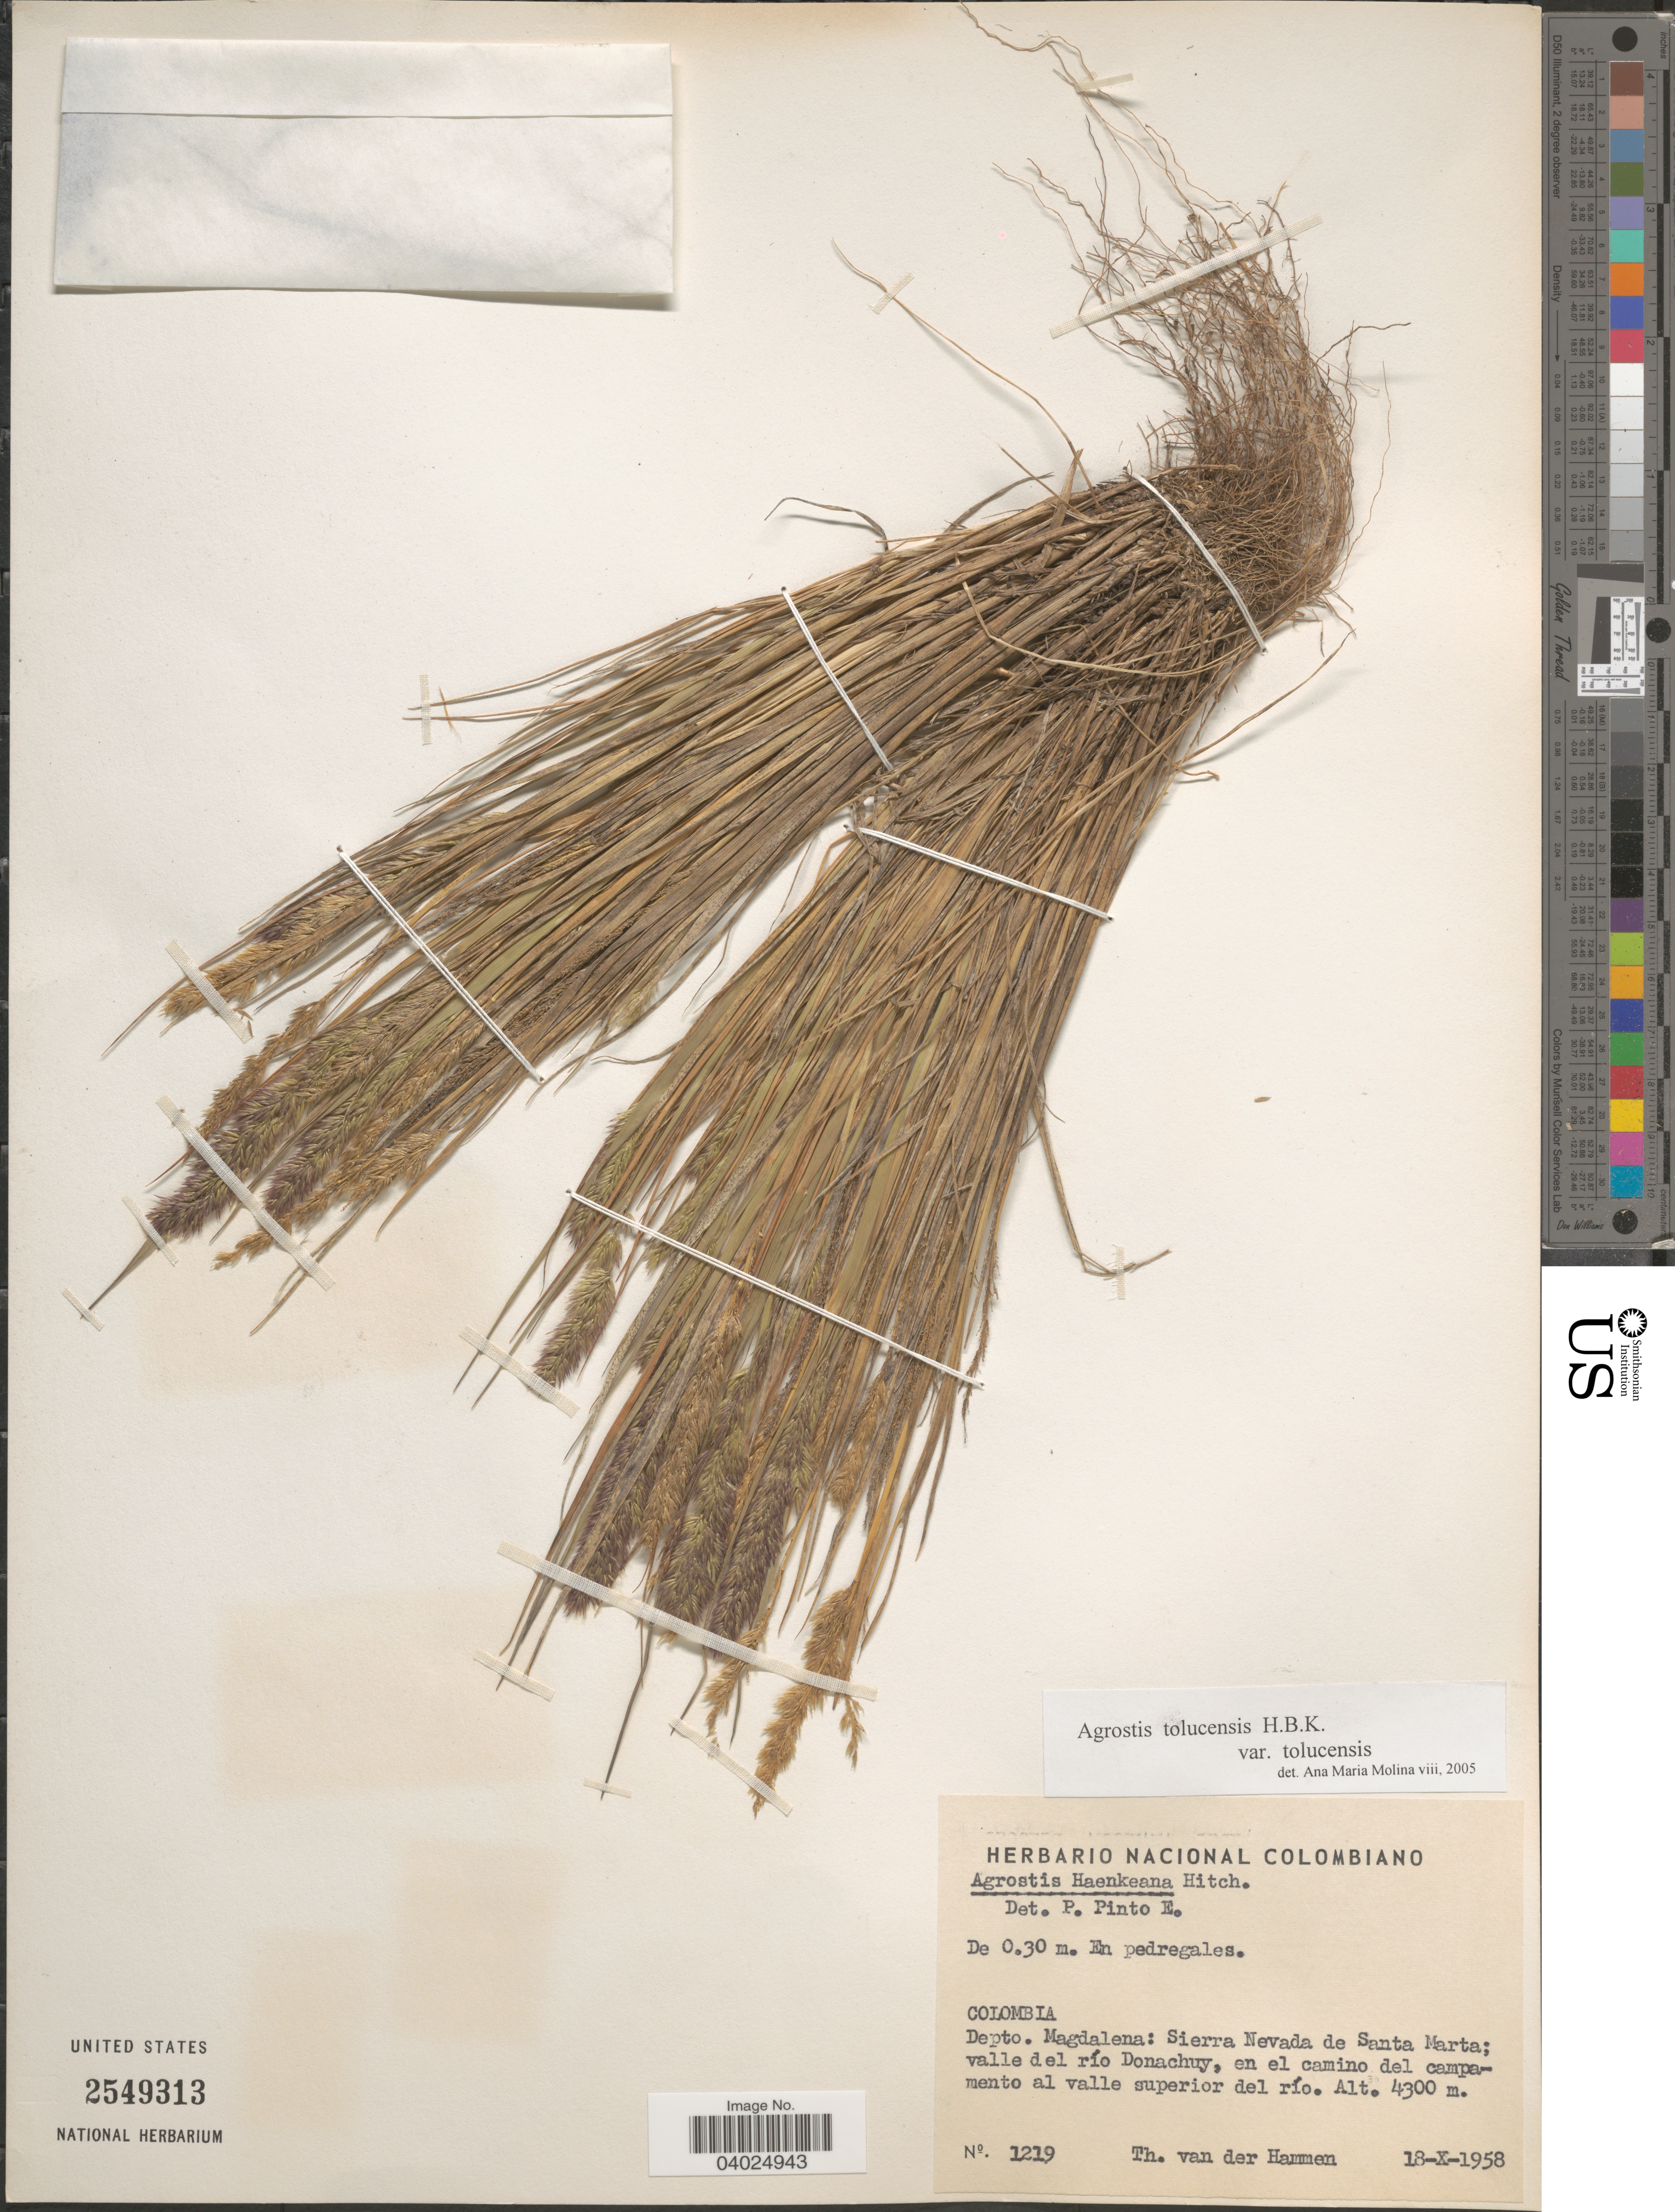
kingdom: Plantae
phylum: Tracheophyta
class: Liliopsida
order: Poales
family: Poaceae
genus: Agrostis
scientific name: Agrostis tolucensis Kunth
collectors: T. Van der Hammen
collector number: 1219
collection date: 1958-10-18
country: Colombia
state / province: Magdalena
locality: Depto. Magdalena: Sierra Nevada de Santa Marta; valle del río Donachuy, en el camino del campamento al valle superior del río.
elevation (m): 4300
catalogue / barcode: US 2549313